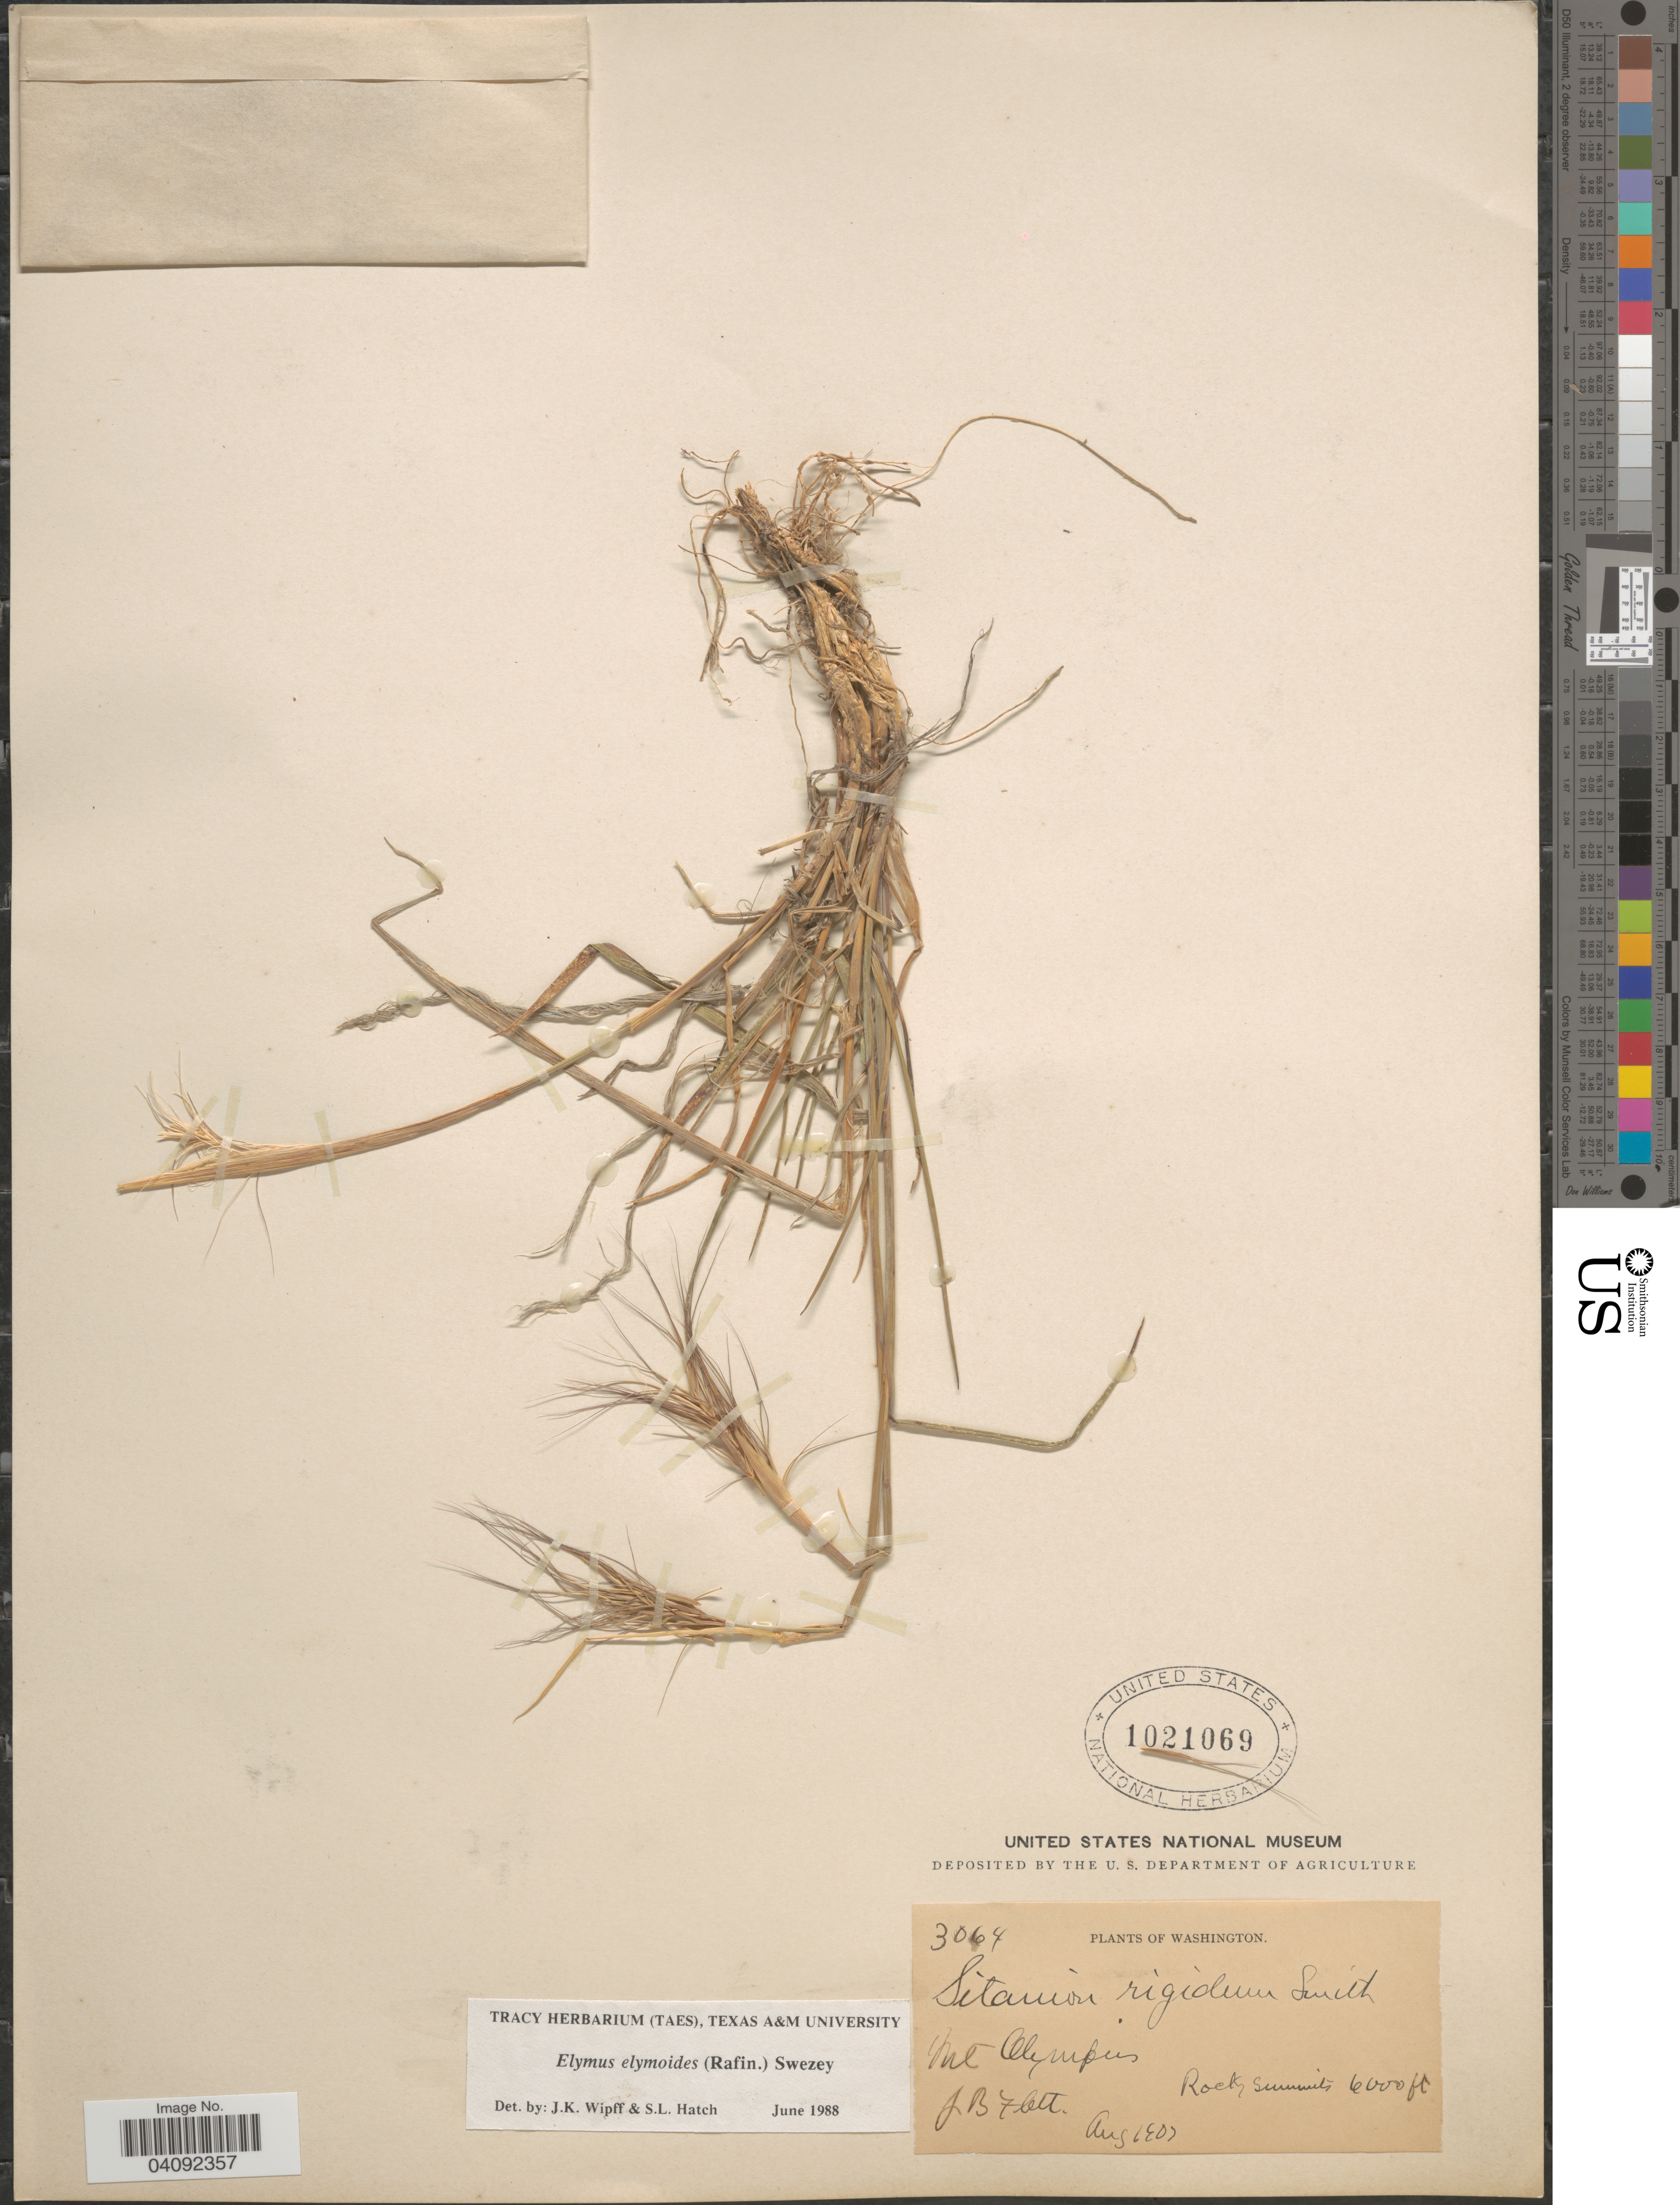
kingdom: Plantae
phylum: Tracheophyta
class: Liliopsida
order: Poales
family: Poaceae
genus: Elymus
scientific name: Elymus elymoides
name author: (Raf.) Swezey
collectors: J. Flett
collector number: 3064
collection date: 1907-08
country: United States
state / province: Washington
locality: Mt Olympus. Rocky Summits.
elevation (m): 1829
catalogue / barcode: US 1021069